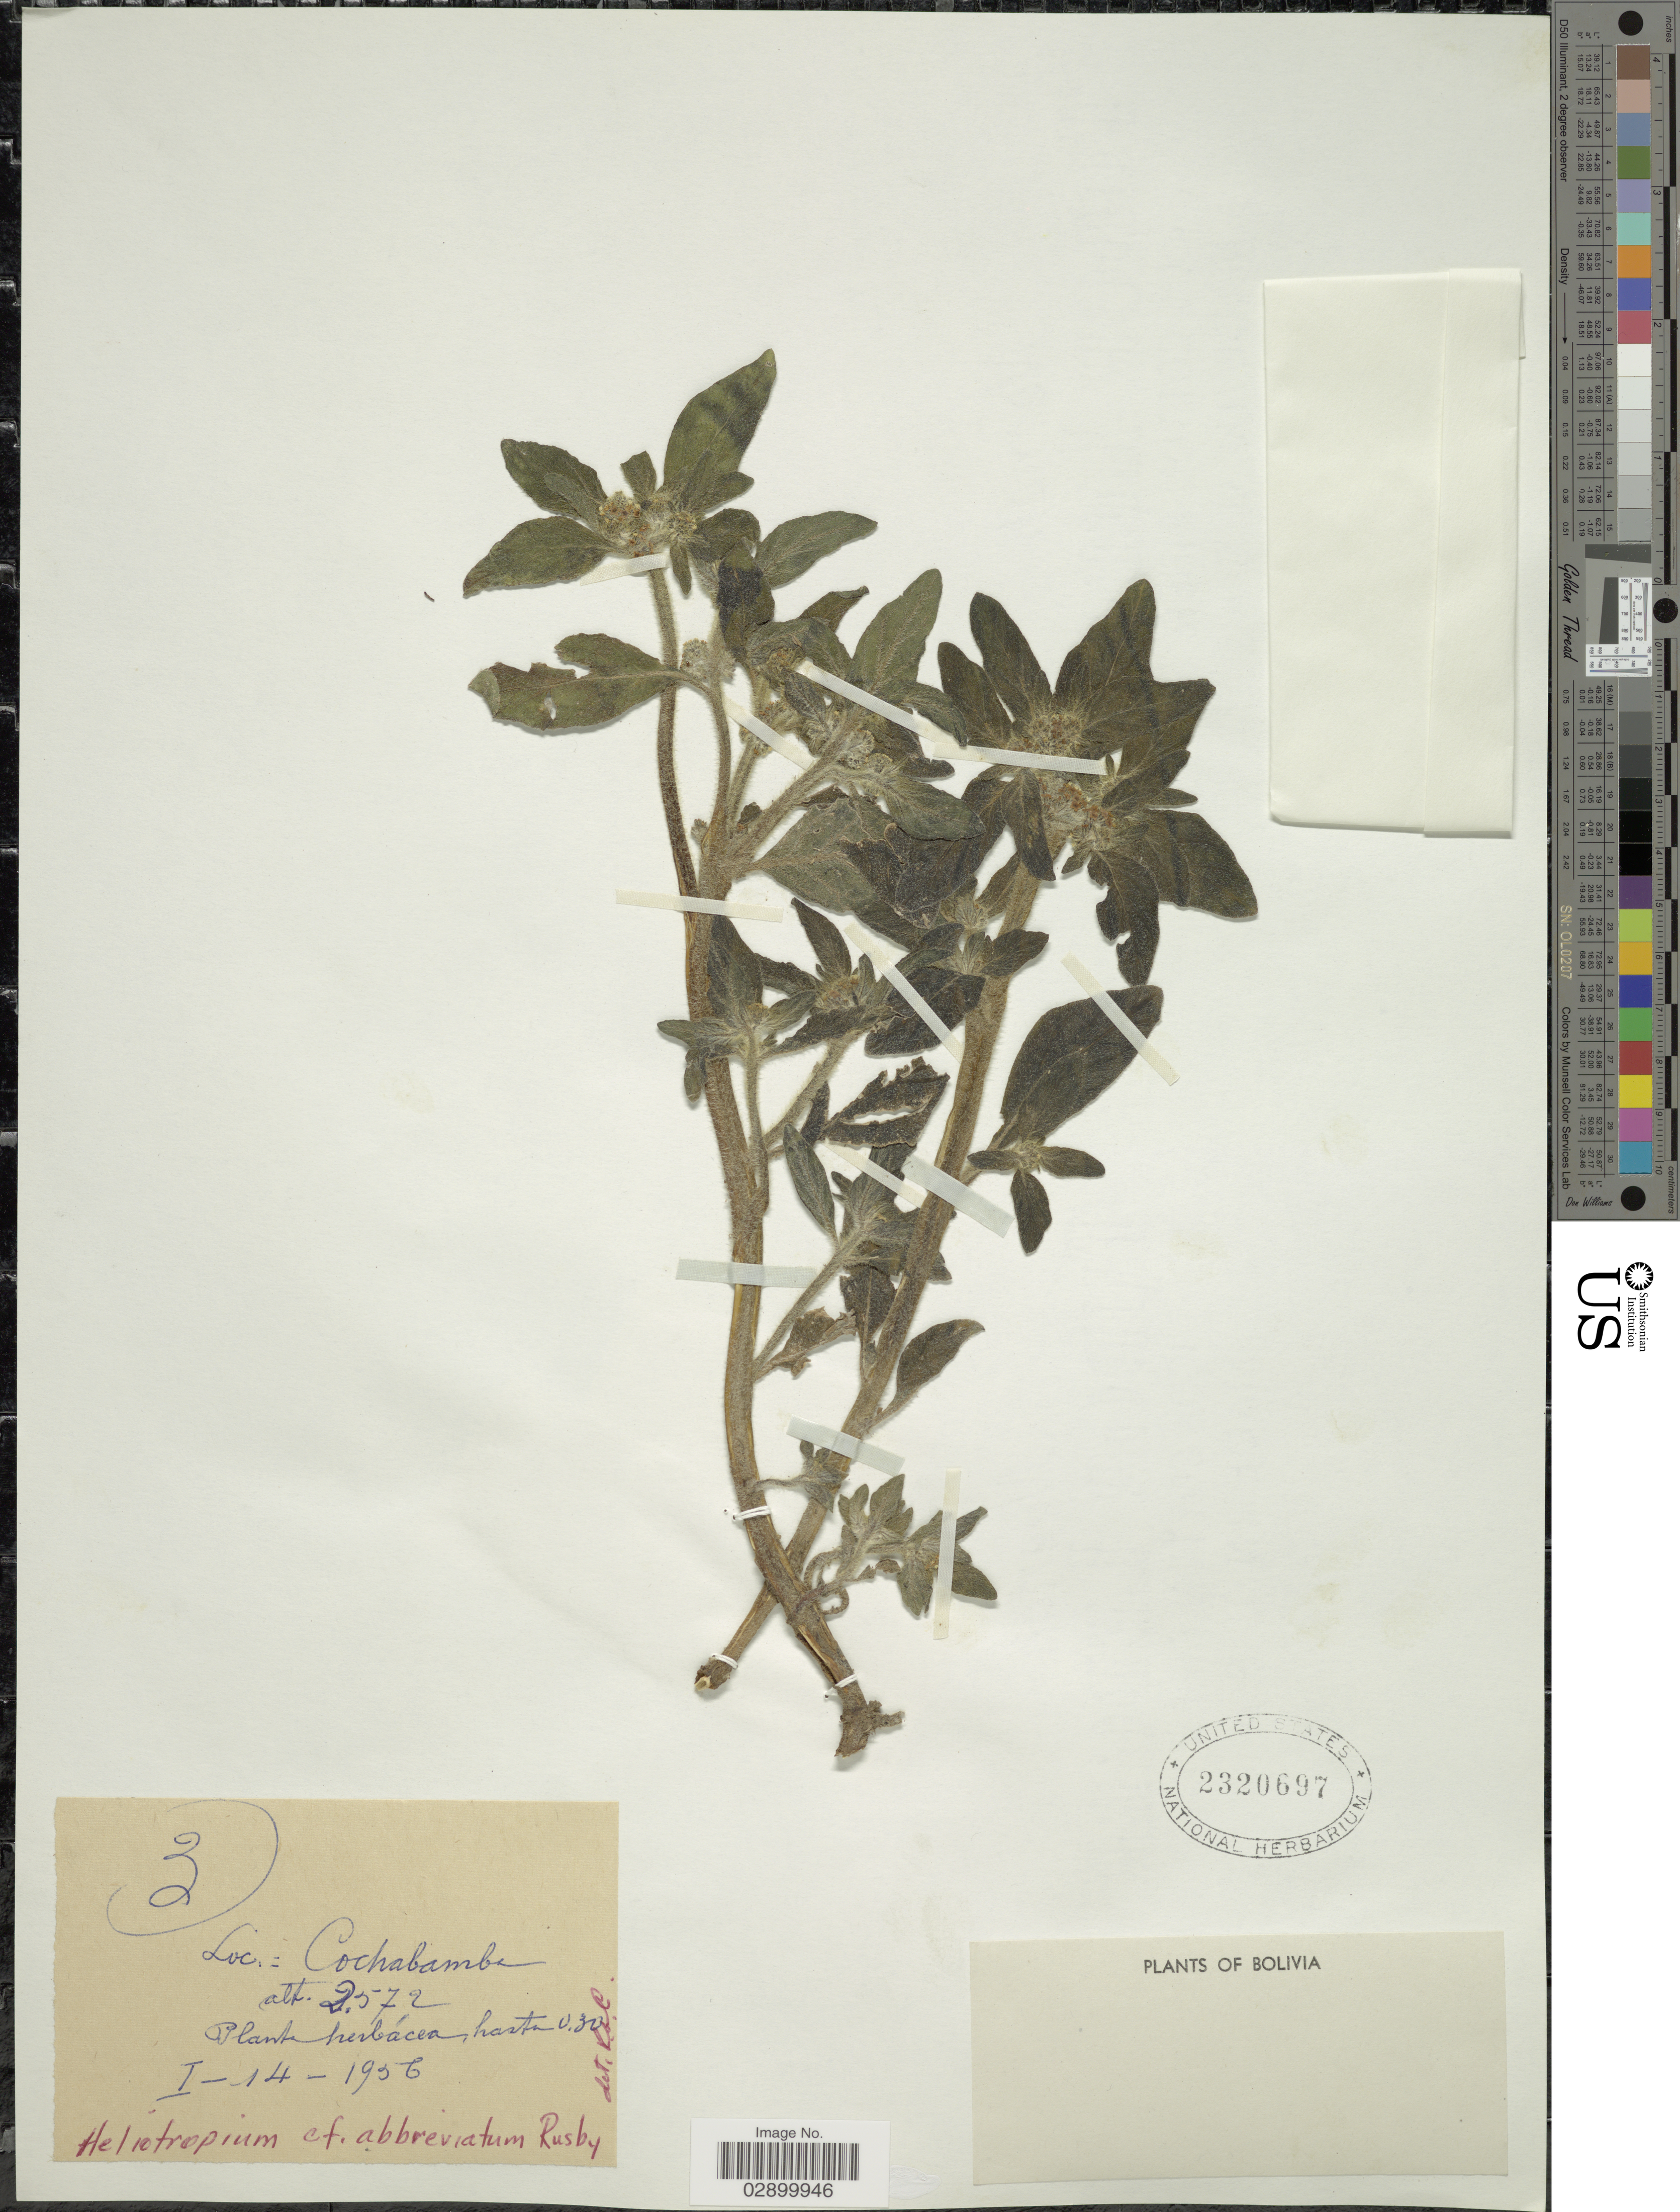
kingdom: Plantae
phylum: Tracheophyta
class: Magnoliopsida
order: Boraginales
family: Heliotropiaceae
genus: Heliotropium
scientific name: Heliotropium abbreviatum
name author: Rusby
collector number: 3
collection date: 1956-01-14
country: Bolivia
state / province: Cochabamba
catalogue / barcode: US 2320697